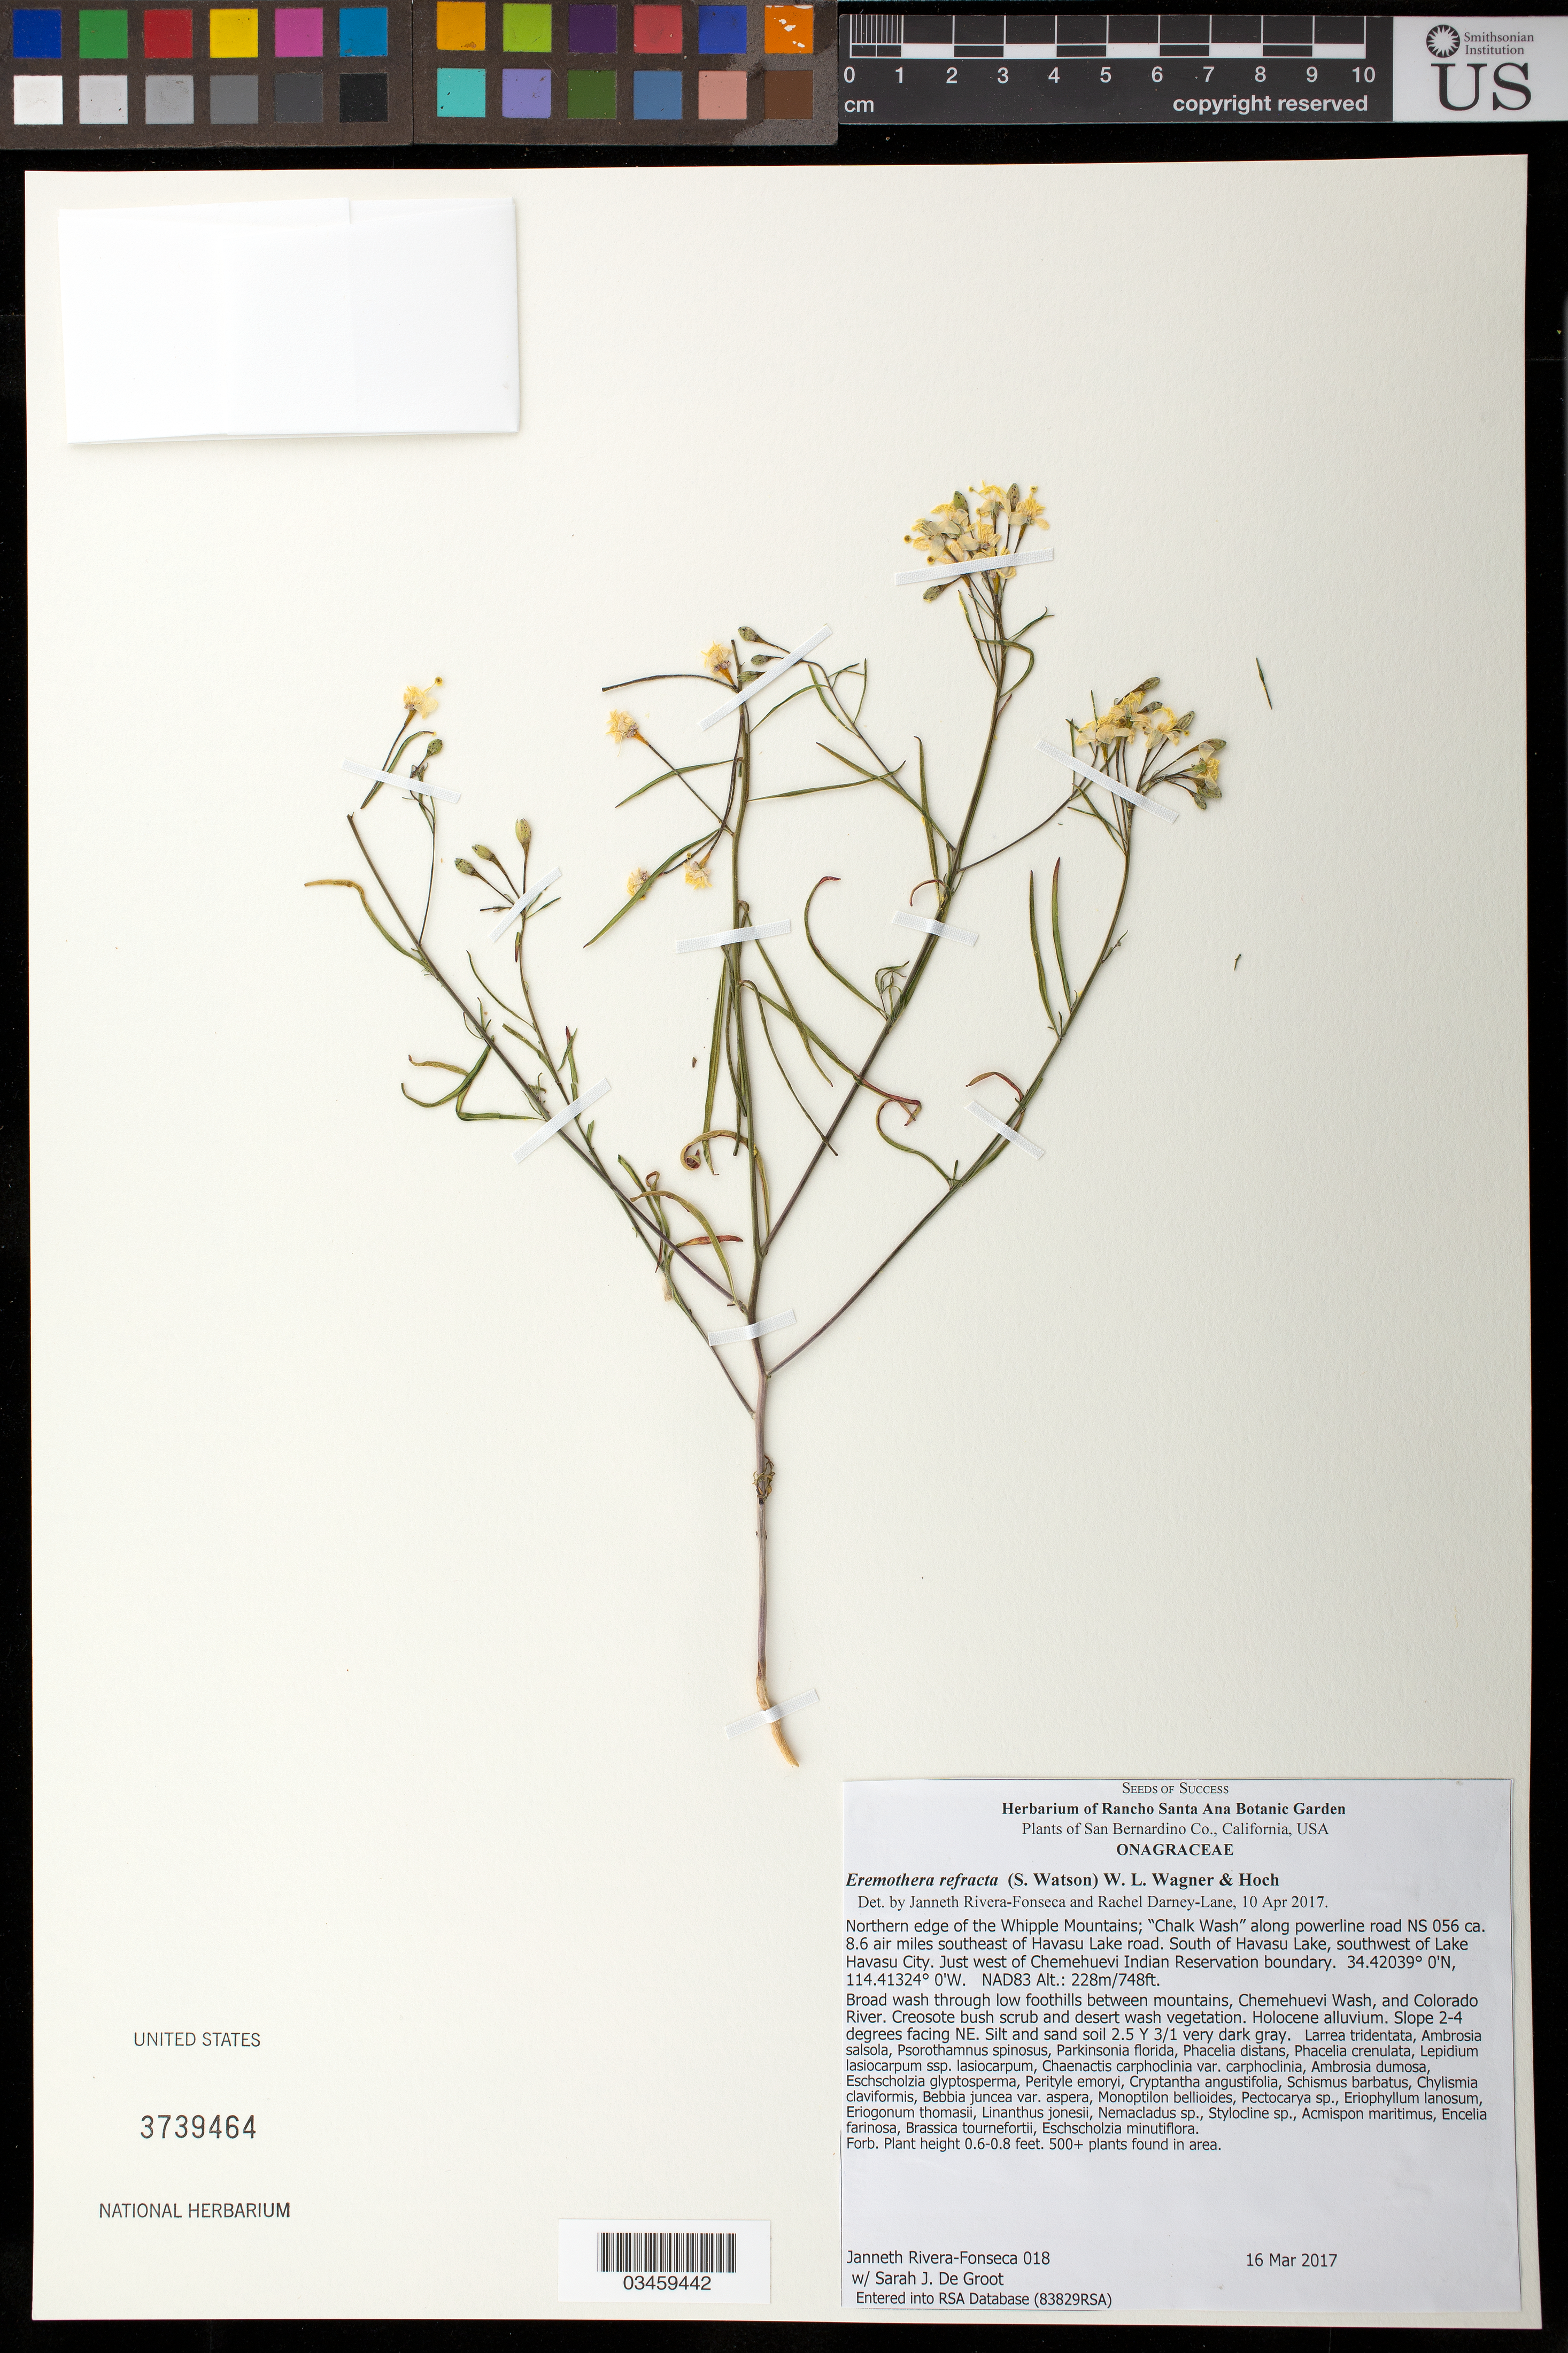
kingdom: Plantae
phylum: Tracheophyta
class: Magnoliopsida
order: Myrtales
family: Onagraceae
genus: Eremothera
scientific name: Eremothera refracta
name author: (S. Watson) W.L. Wagner & Hoch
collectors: J. Rivera-Fonseca & S. De Groot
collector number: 018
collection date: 2017-03-16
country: United States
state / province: California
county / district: San Bernardino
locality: Northern edge of Whipple Mts, 8.6 air mi. SE of Havasu Lake Road, SW of Lake Havasu City, W of Chemehuevi Indian Reservation boundary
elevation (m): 228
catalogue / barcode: US 3739464